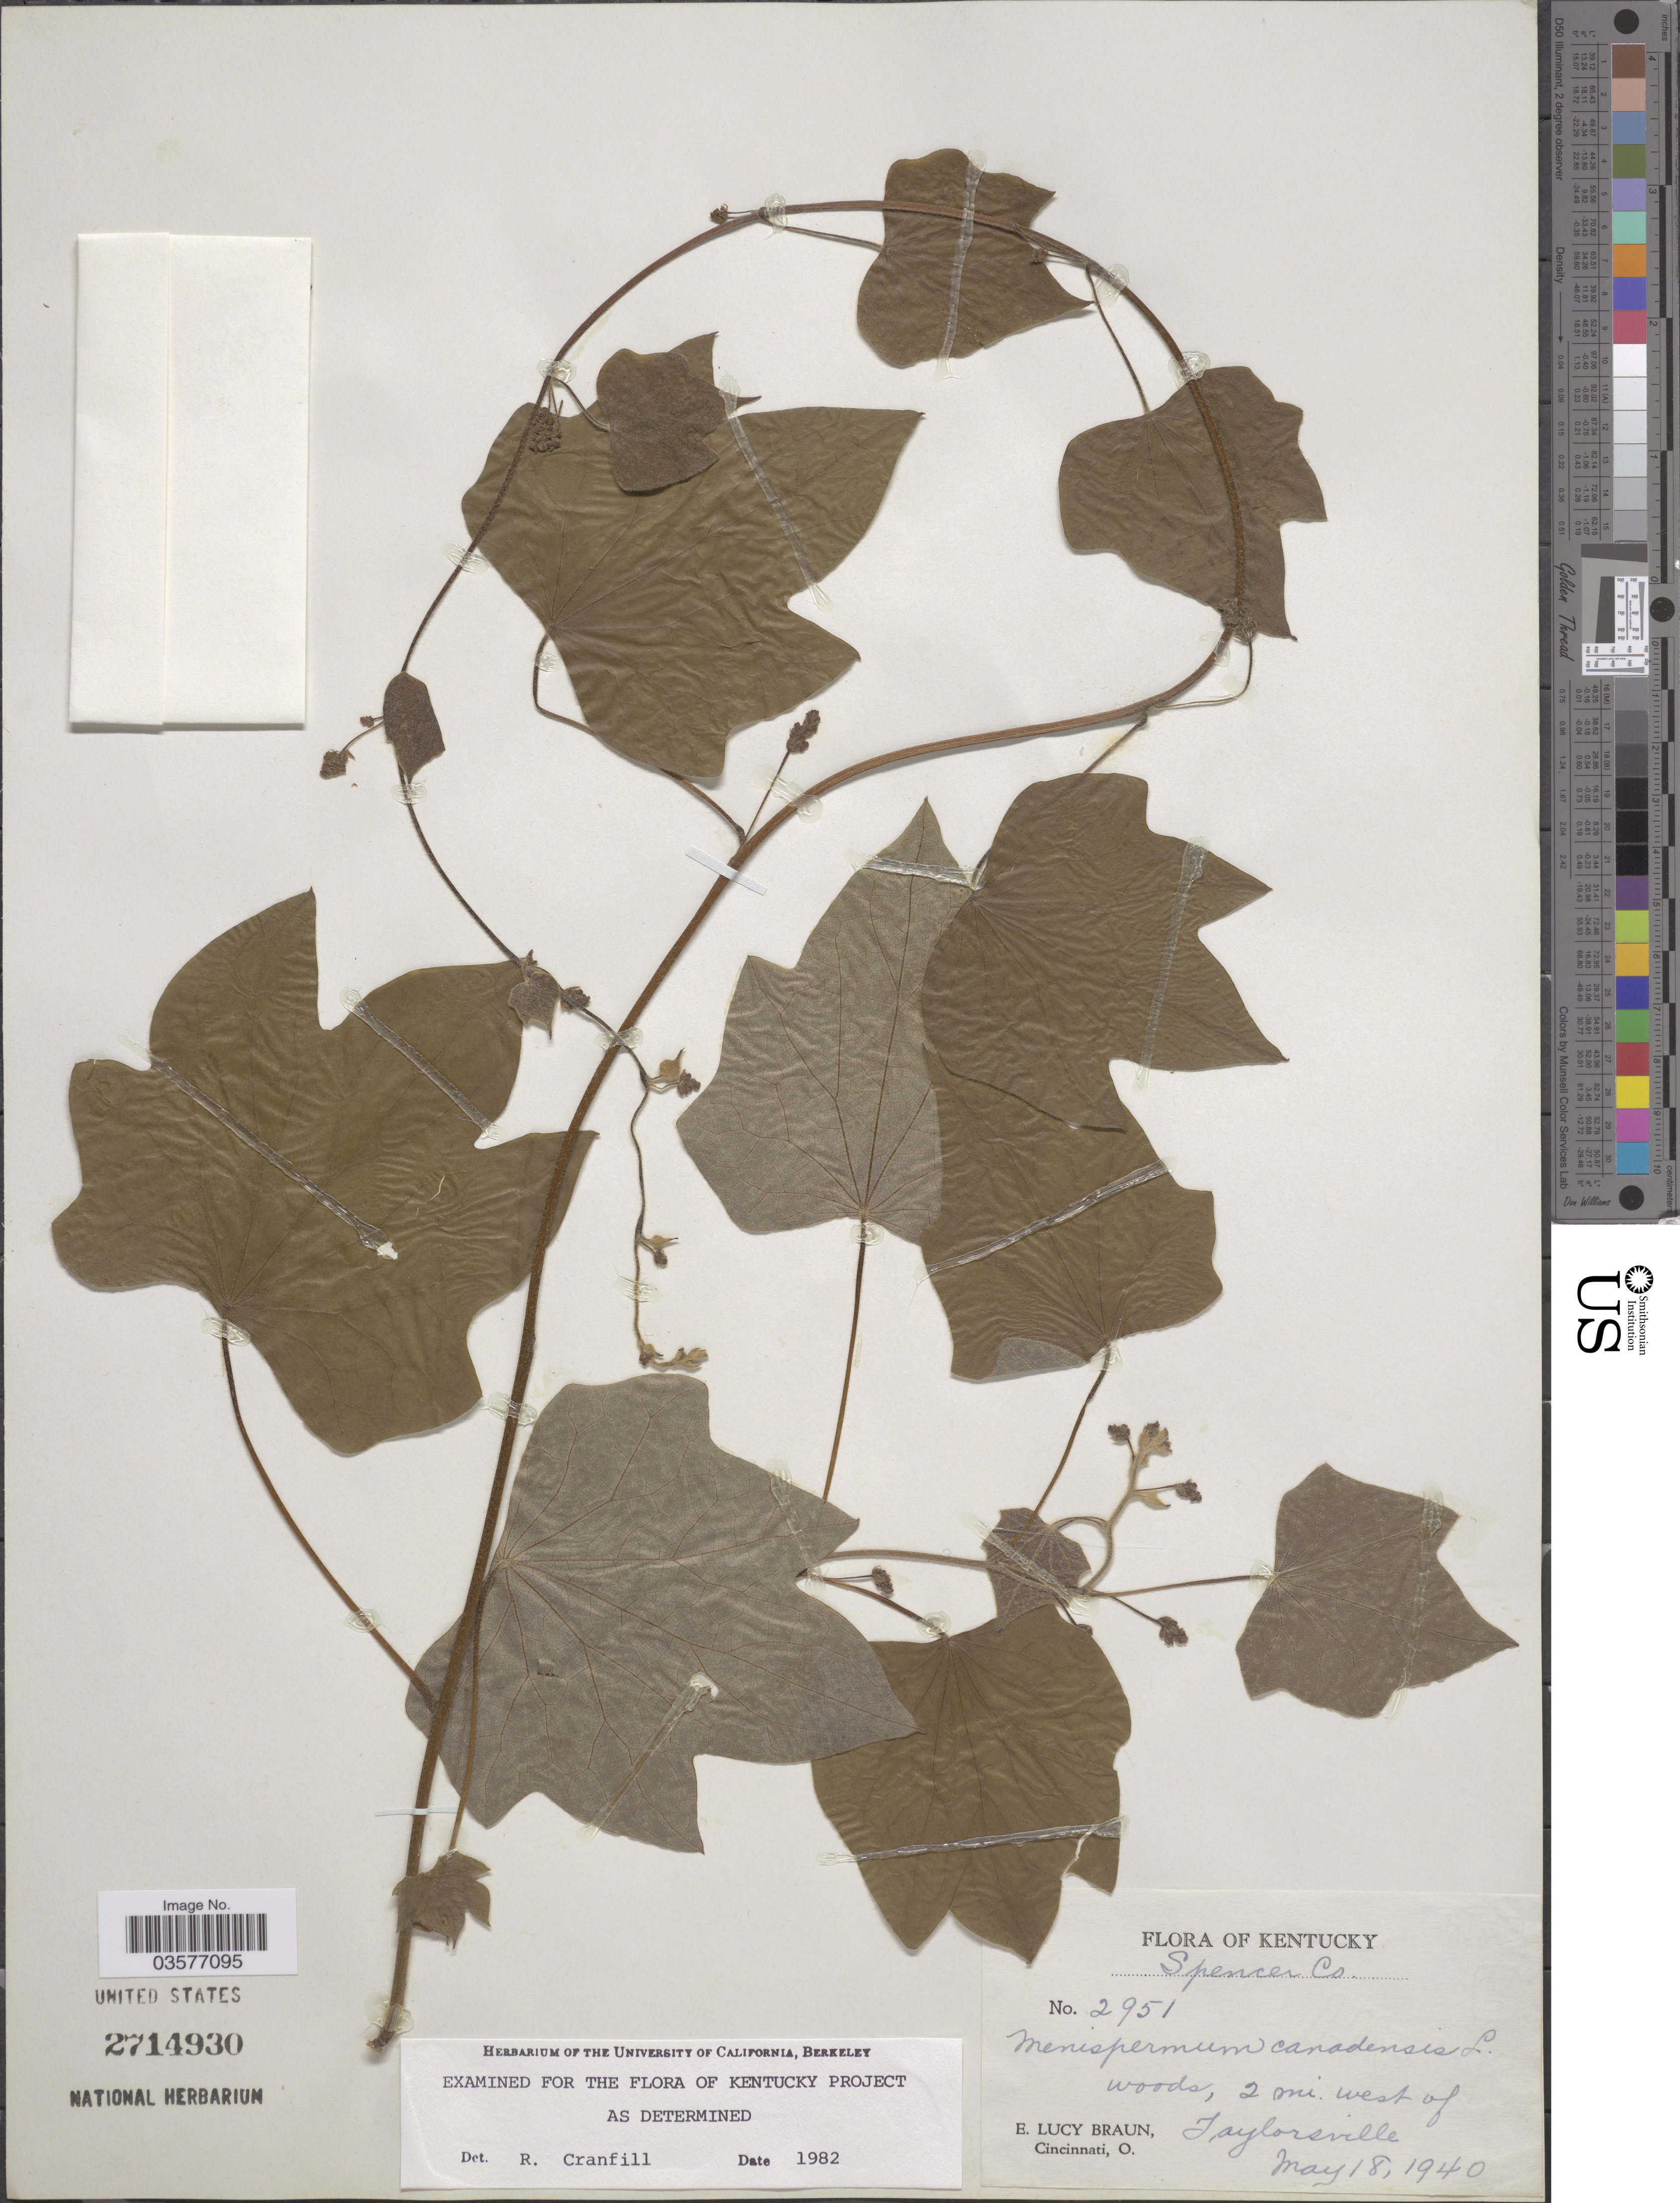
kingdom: Plantae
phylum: Tracheophyta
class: Magnoliopsida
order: Ranunculales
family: Menispermaceae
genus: Menispermum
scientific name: Menispermum canadense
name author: L.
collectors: E. L. Braun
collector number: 2951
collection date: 1940-05-18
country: United States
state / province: Kentucky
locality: Spencer Co. Woods, 2 mi. west of Taylorsville.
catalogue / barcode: US 2714930